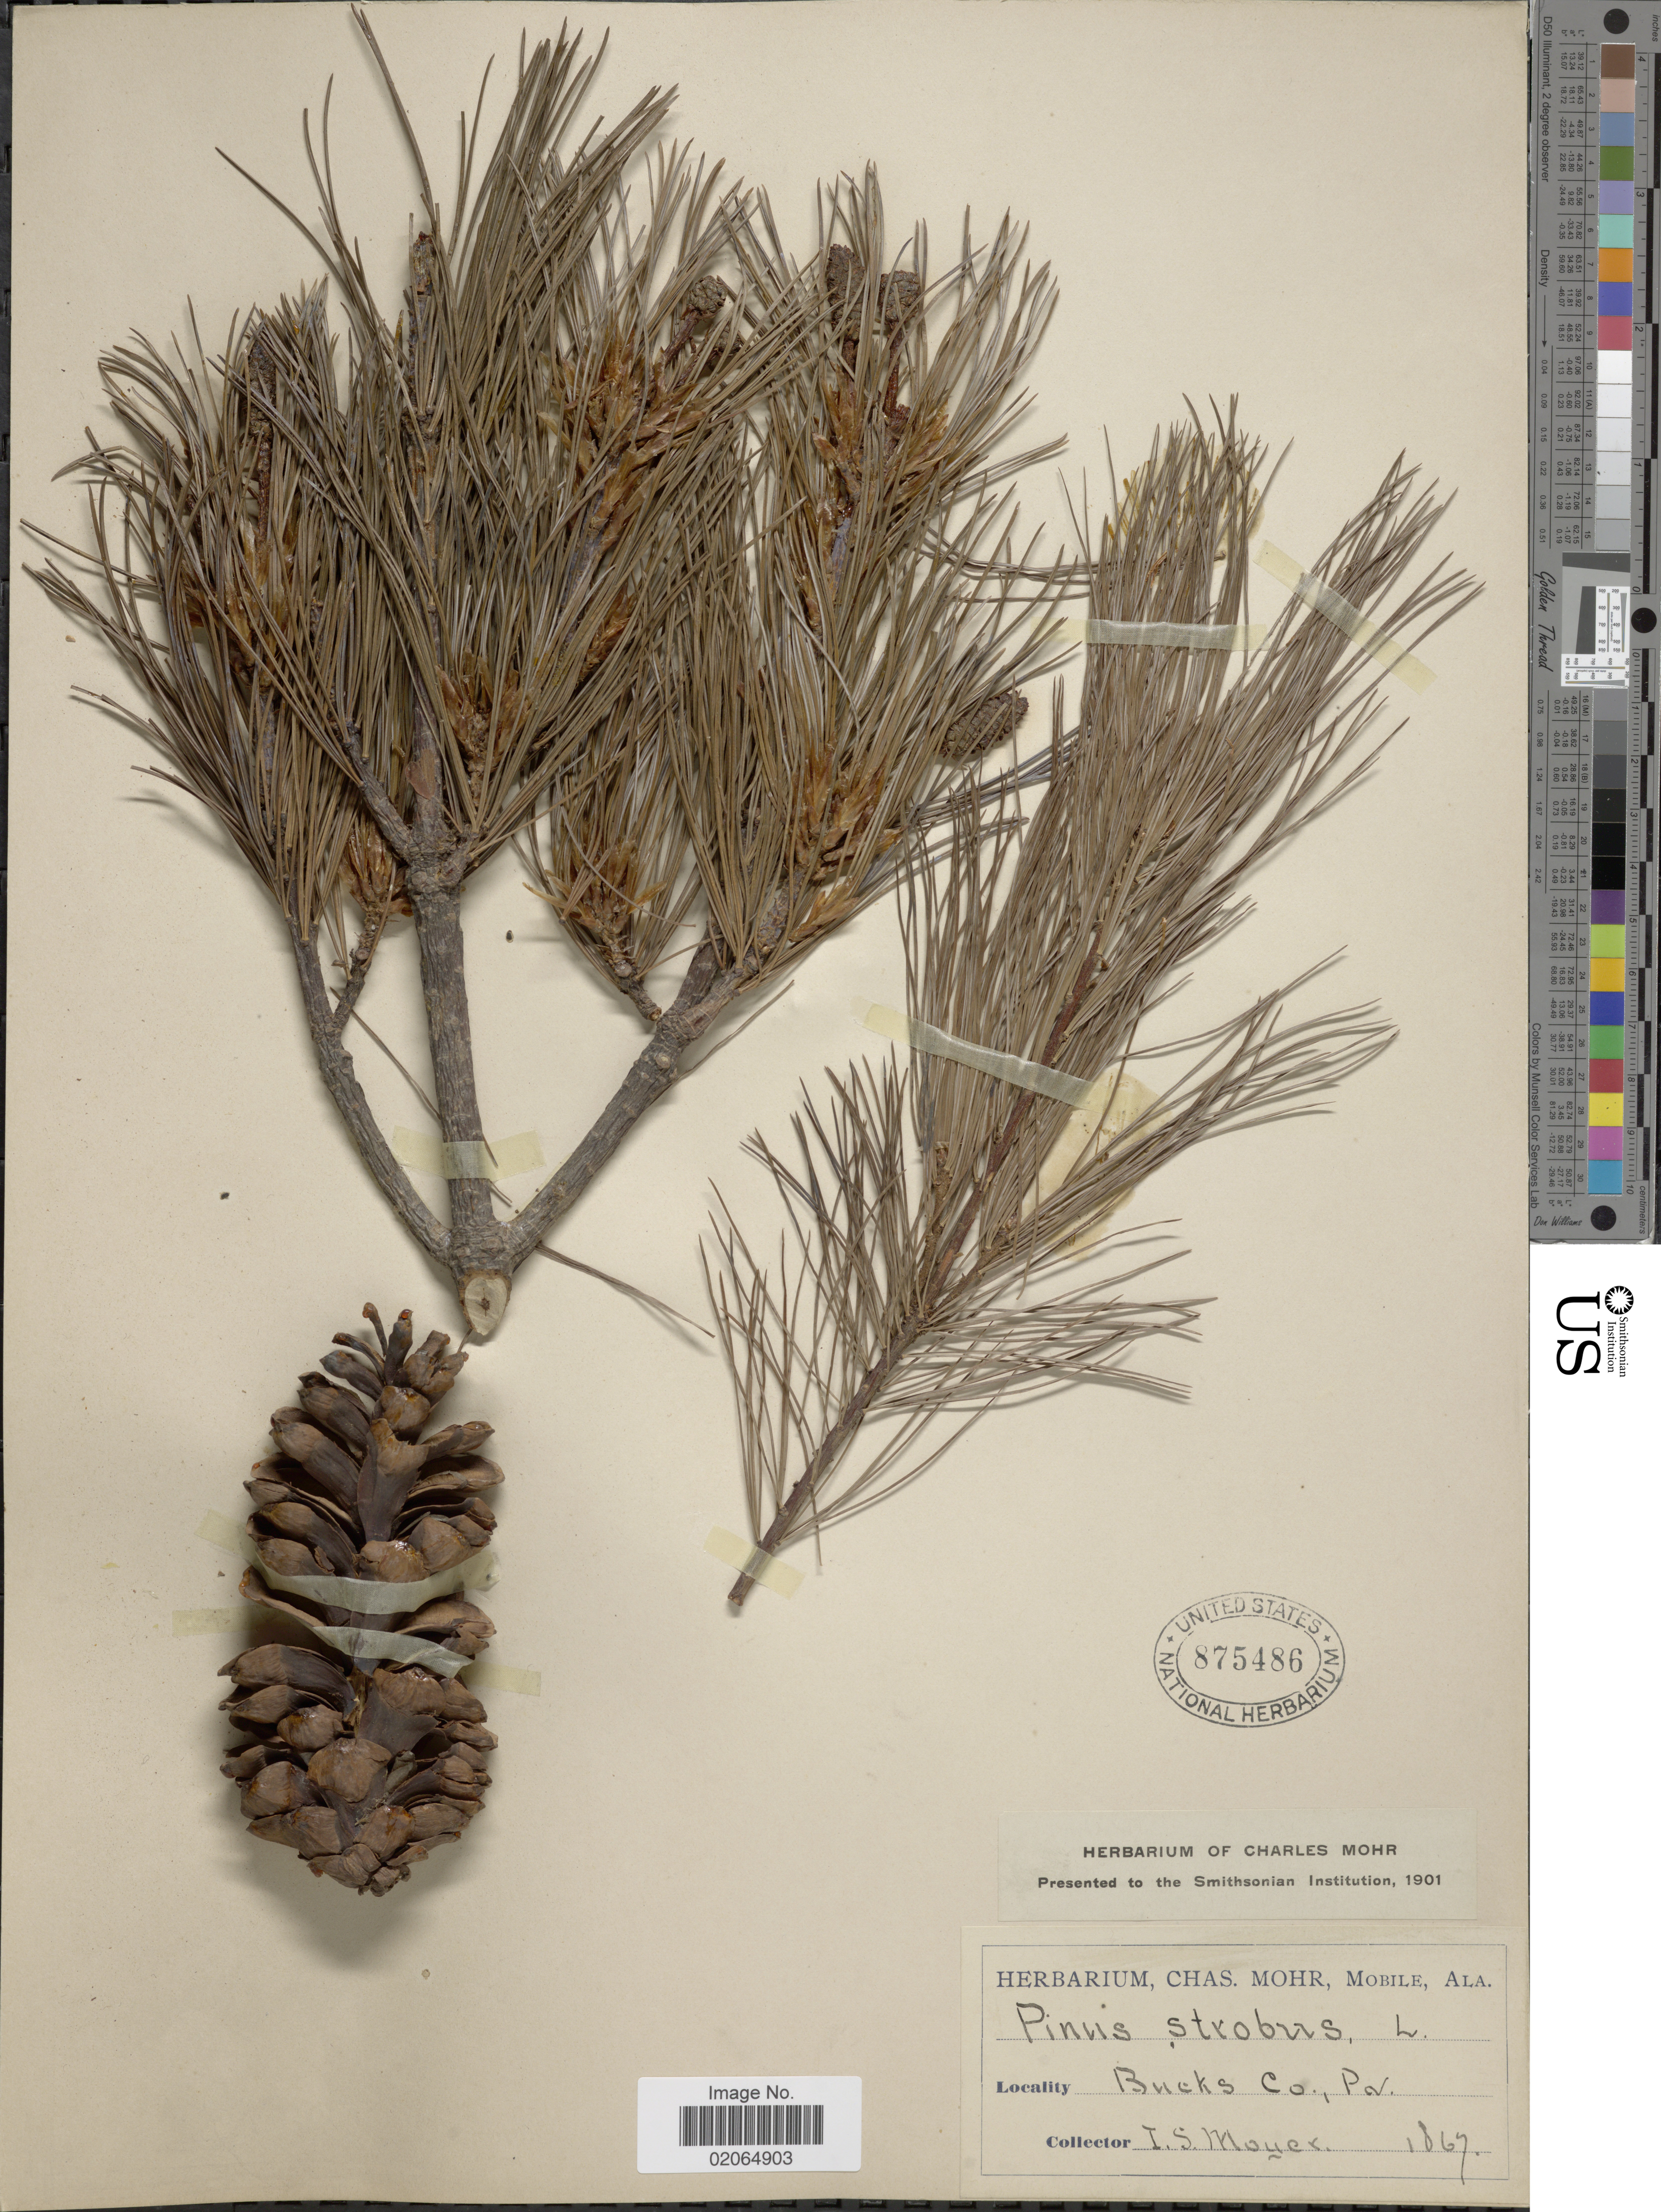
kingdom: Plantae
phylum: Tracheophyta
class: Pinopsida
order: Pinales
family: Pinaceae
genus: Pinus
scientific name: Pinus strobus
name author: L.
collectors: I. S. Moyer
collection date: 1867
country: United States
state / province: Pennsylvania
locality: Bucks Co.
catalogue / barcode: US 875486